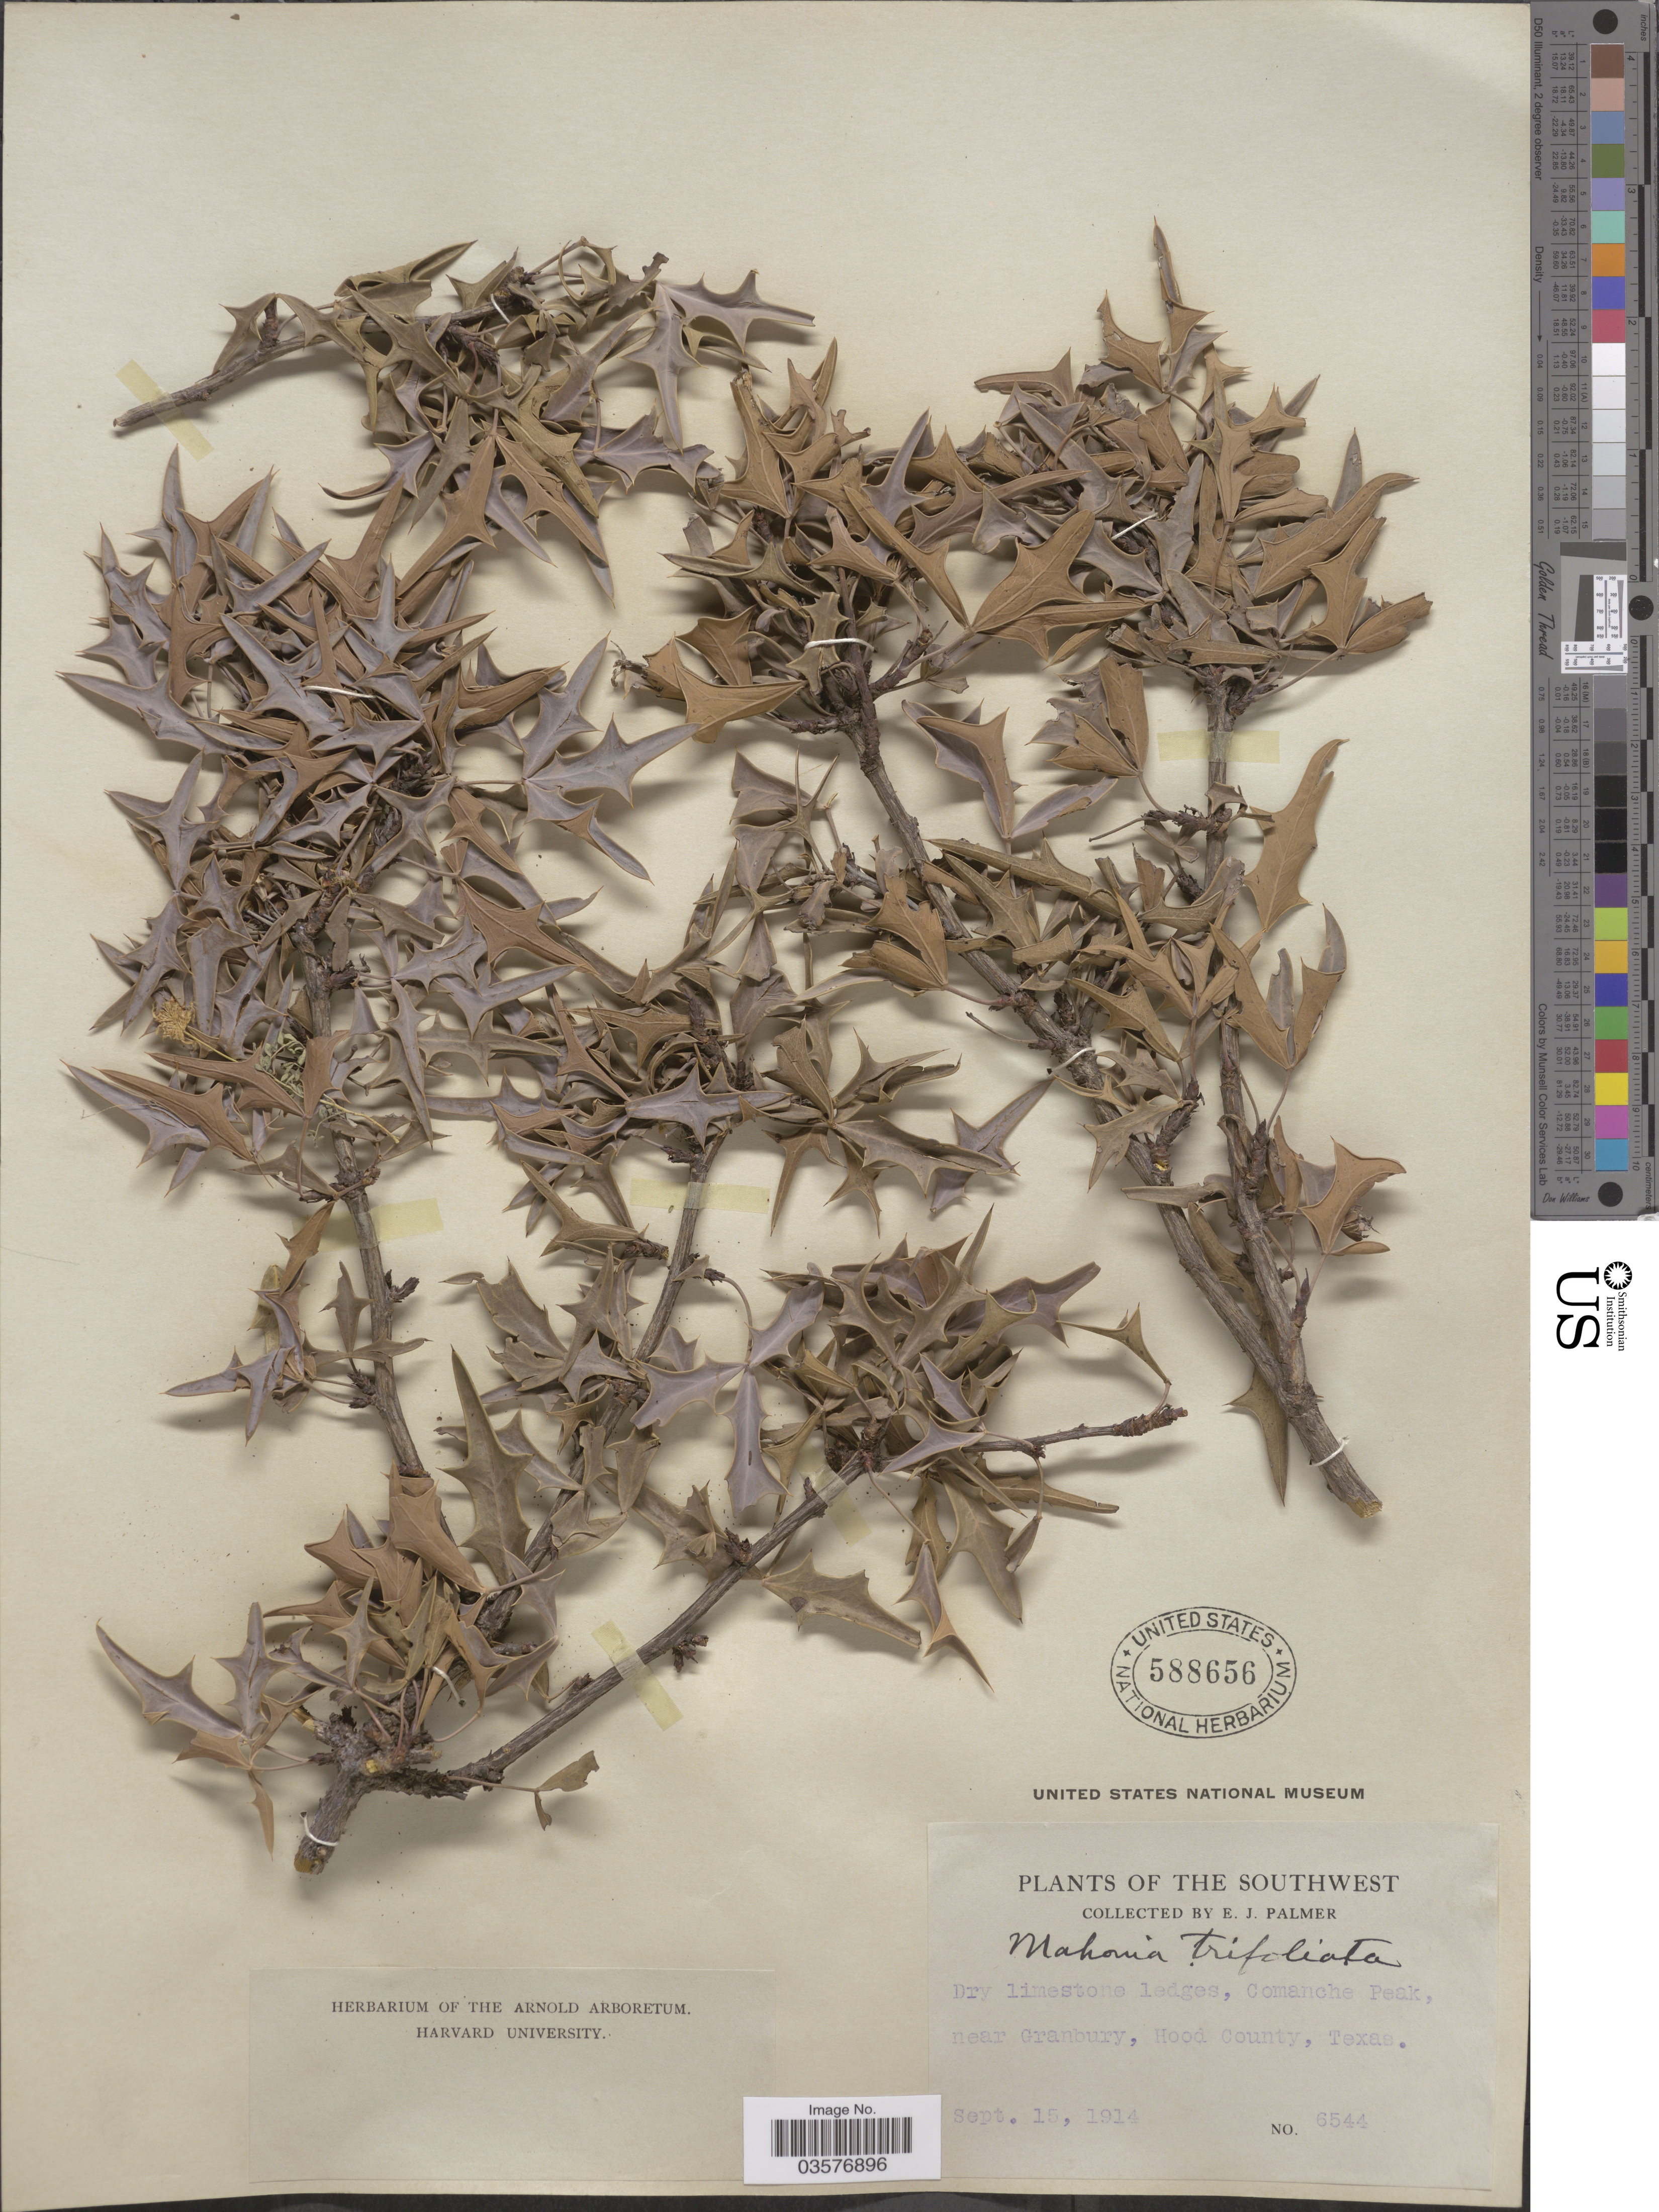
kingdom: Plantae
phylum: Tracheophyta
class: Magnoliopsida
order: Ranunculales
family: Berberidaceae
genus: Mahonia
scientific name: Mahonia trifoliolata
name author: (Monic.) Fedde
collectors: E. J. Palmer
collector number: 6544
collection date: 1914-09-15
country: United States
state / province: Texas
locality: The Southwest. Comanche Peak, near Granbury, Hood County.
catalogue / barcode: US 588656